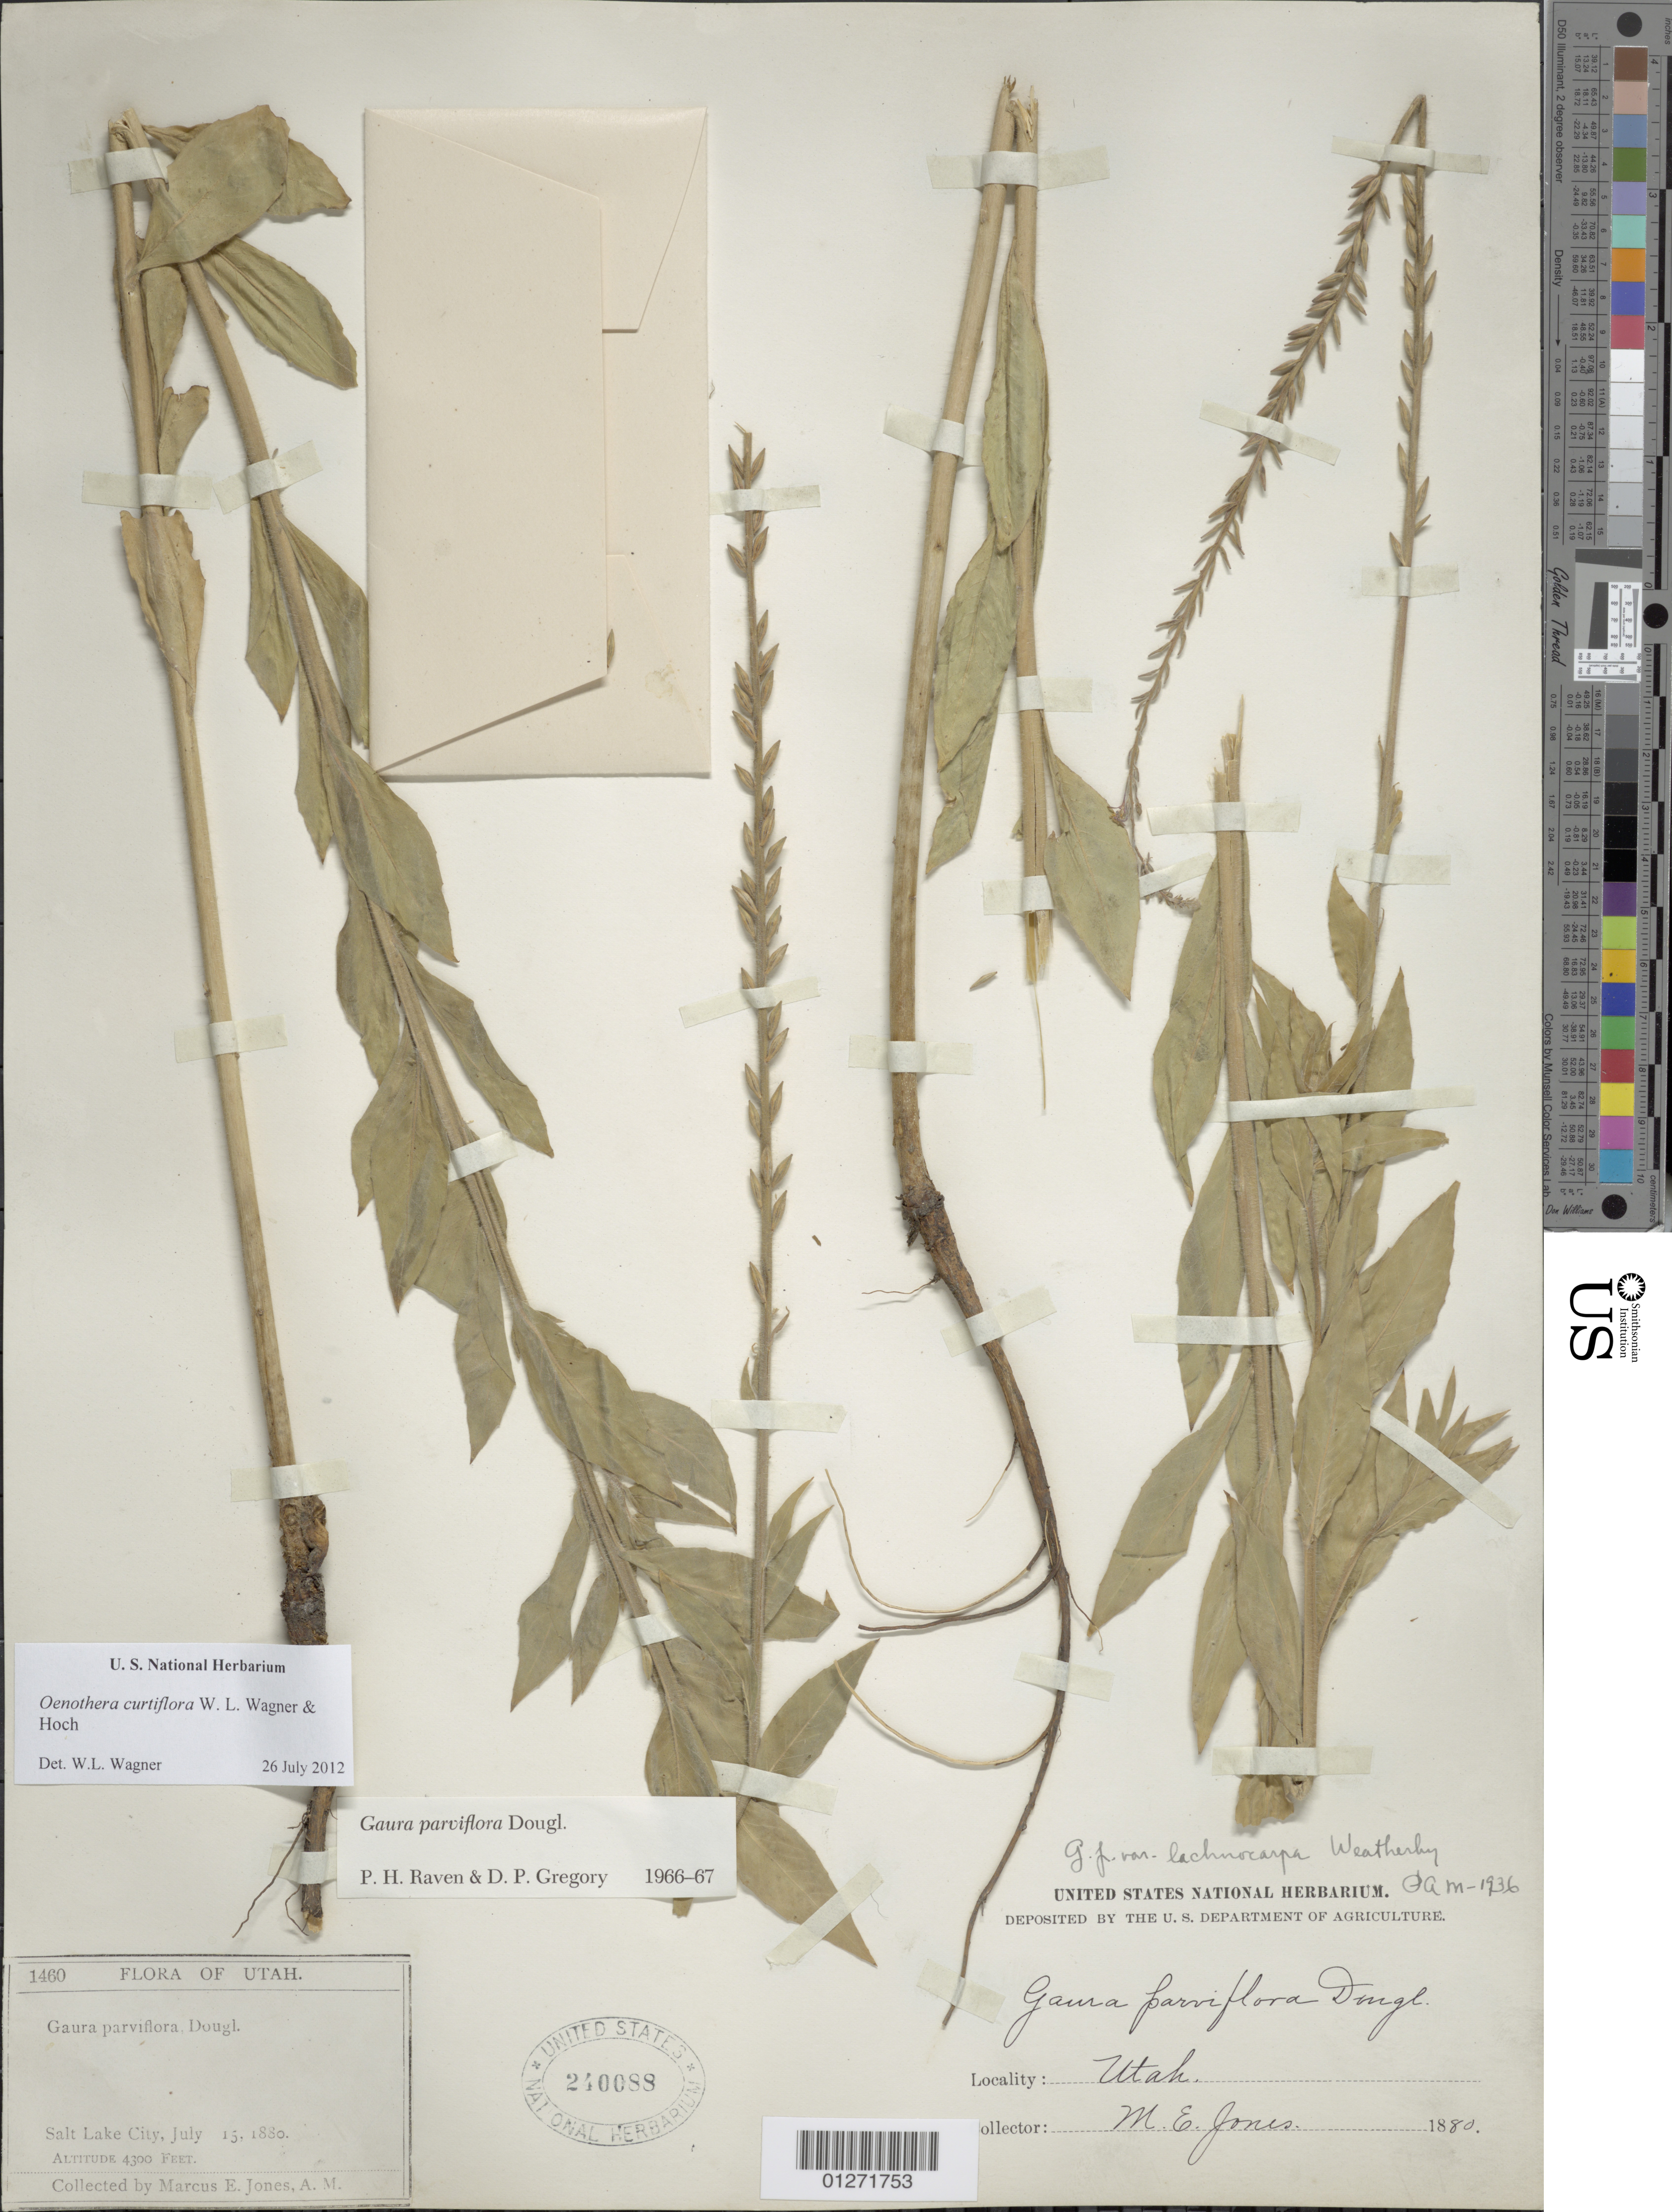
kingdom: Plantae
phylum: Tracheophyta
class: Magnoliopsida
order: Myrtales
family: Onagraceae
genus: Oenothera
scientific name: Oenothera curtiflora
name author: W.L. Wagner & Hoch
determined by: Wagner, W. L., (BOT), Smithsonian Institution - National Museum of Natural History (UNITED STATES)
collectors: M. E. Jones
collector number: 1460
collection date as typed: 16 Jul 1880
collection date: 1880-07-16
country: United States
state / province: Utah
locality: Salt Lake City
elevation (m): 1311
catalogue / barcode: US 240088